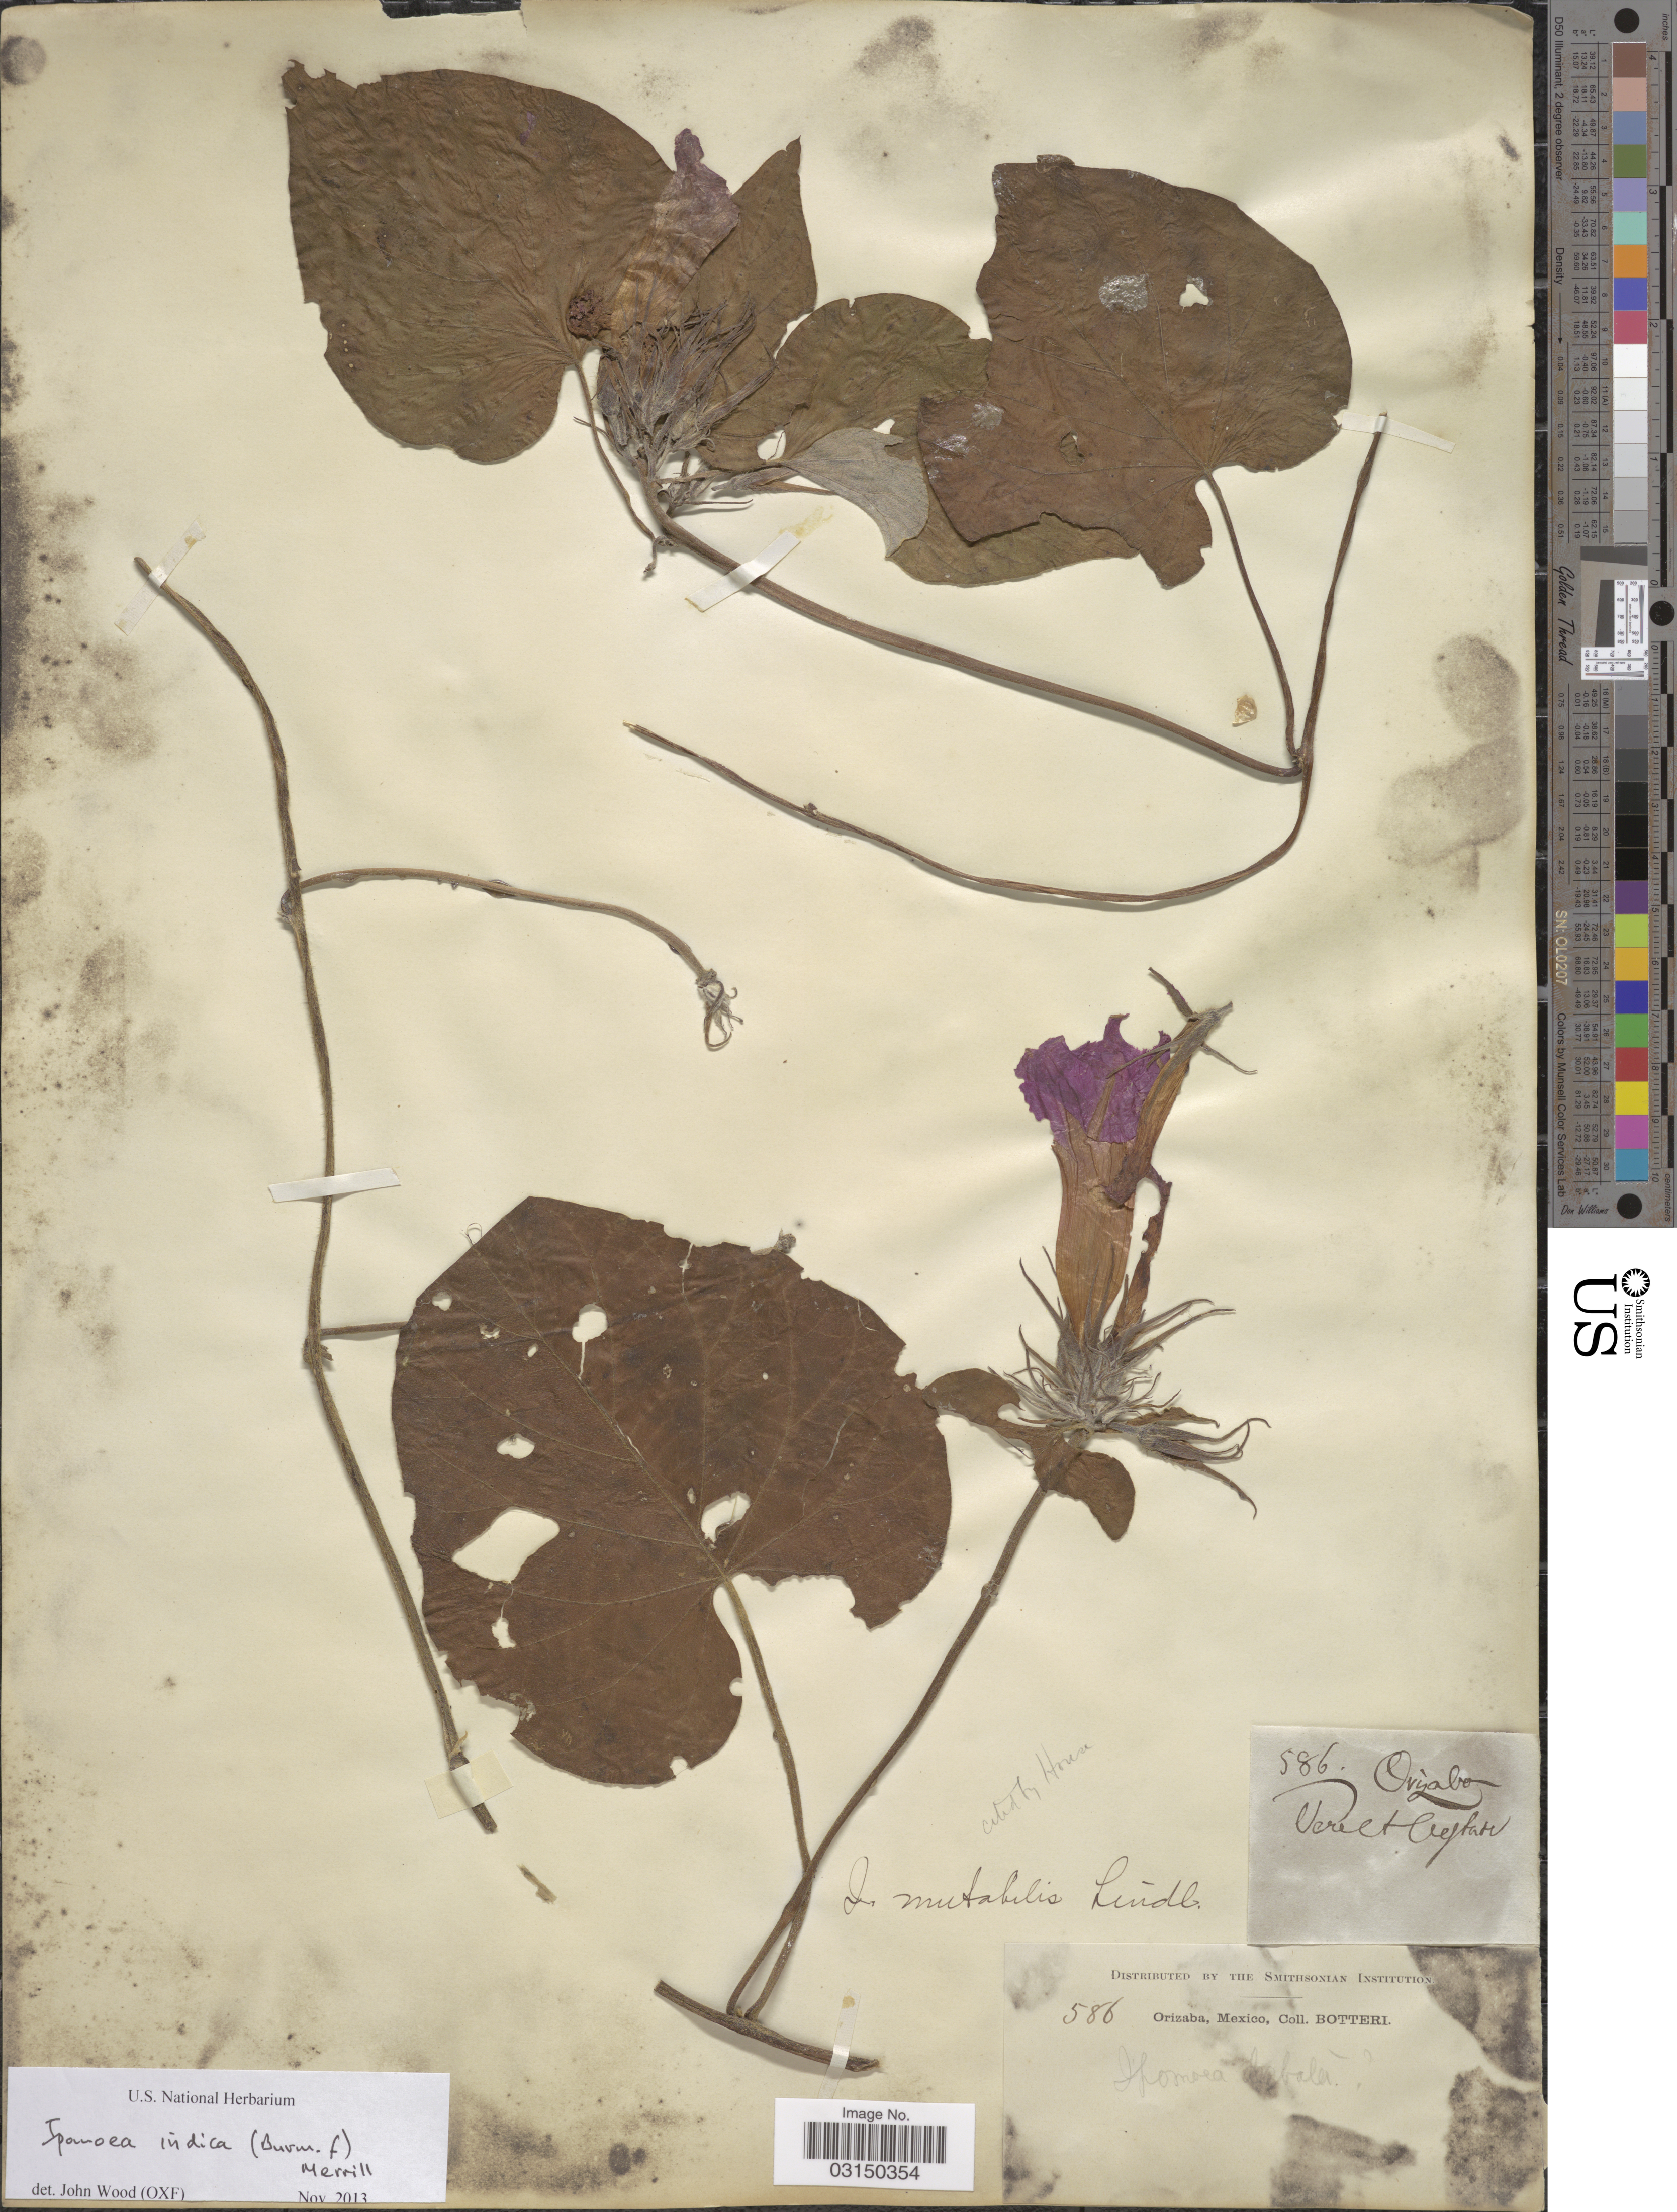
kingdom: Plantae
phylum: Tracheophyta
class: Magnoliopsida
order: Solanales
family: Convolvulaceae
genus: Ipomoea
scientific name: Ipomoea indica (Burm.) Merr. var. indica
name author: (Burm.) Merr.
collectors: -. Botteri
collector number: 586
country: Mexico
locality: Orizaba.